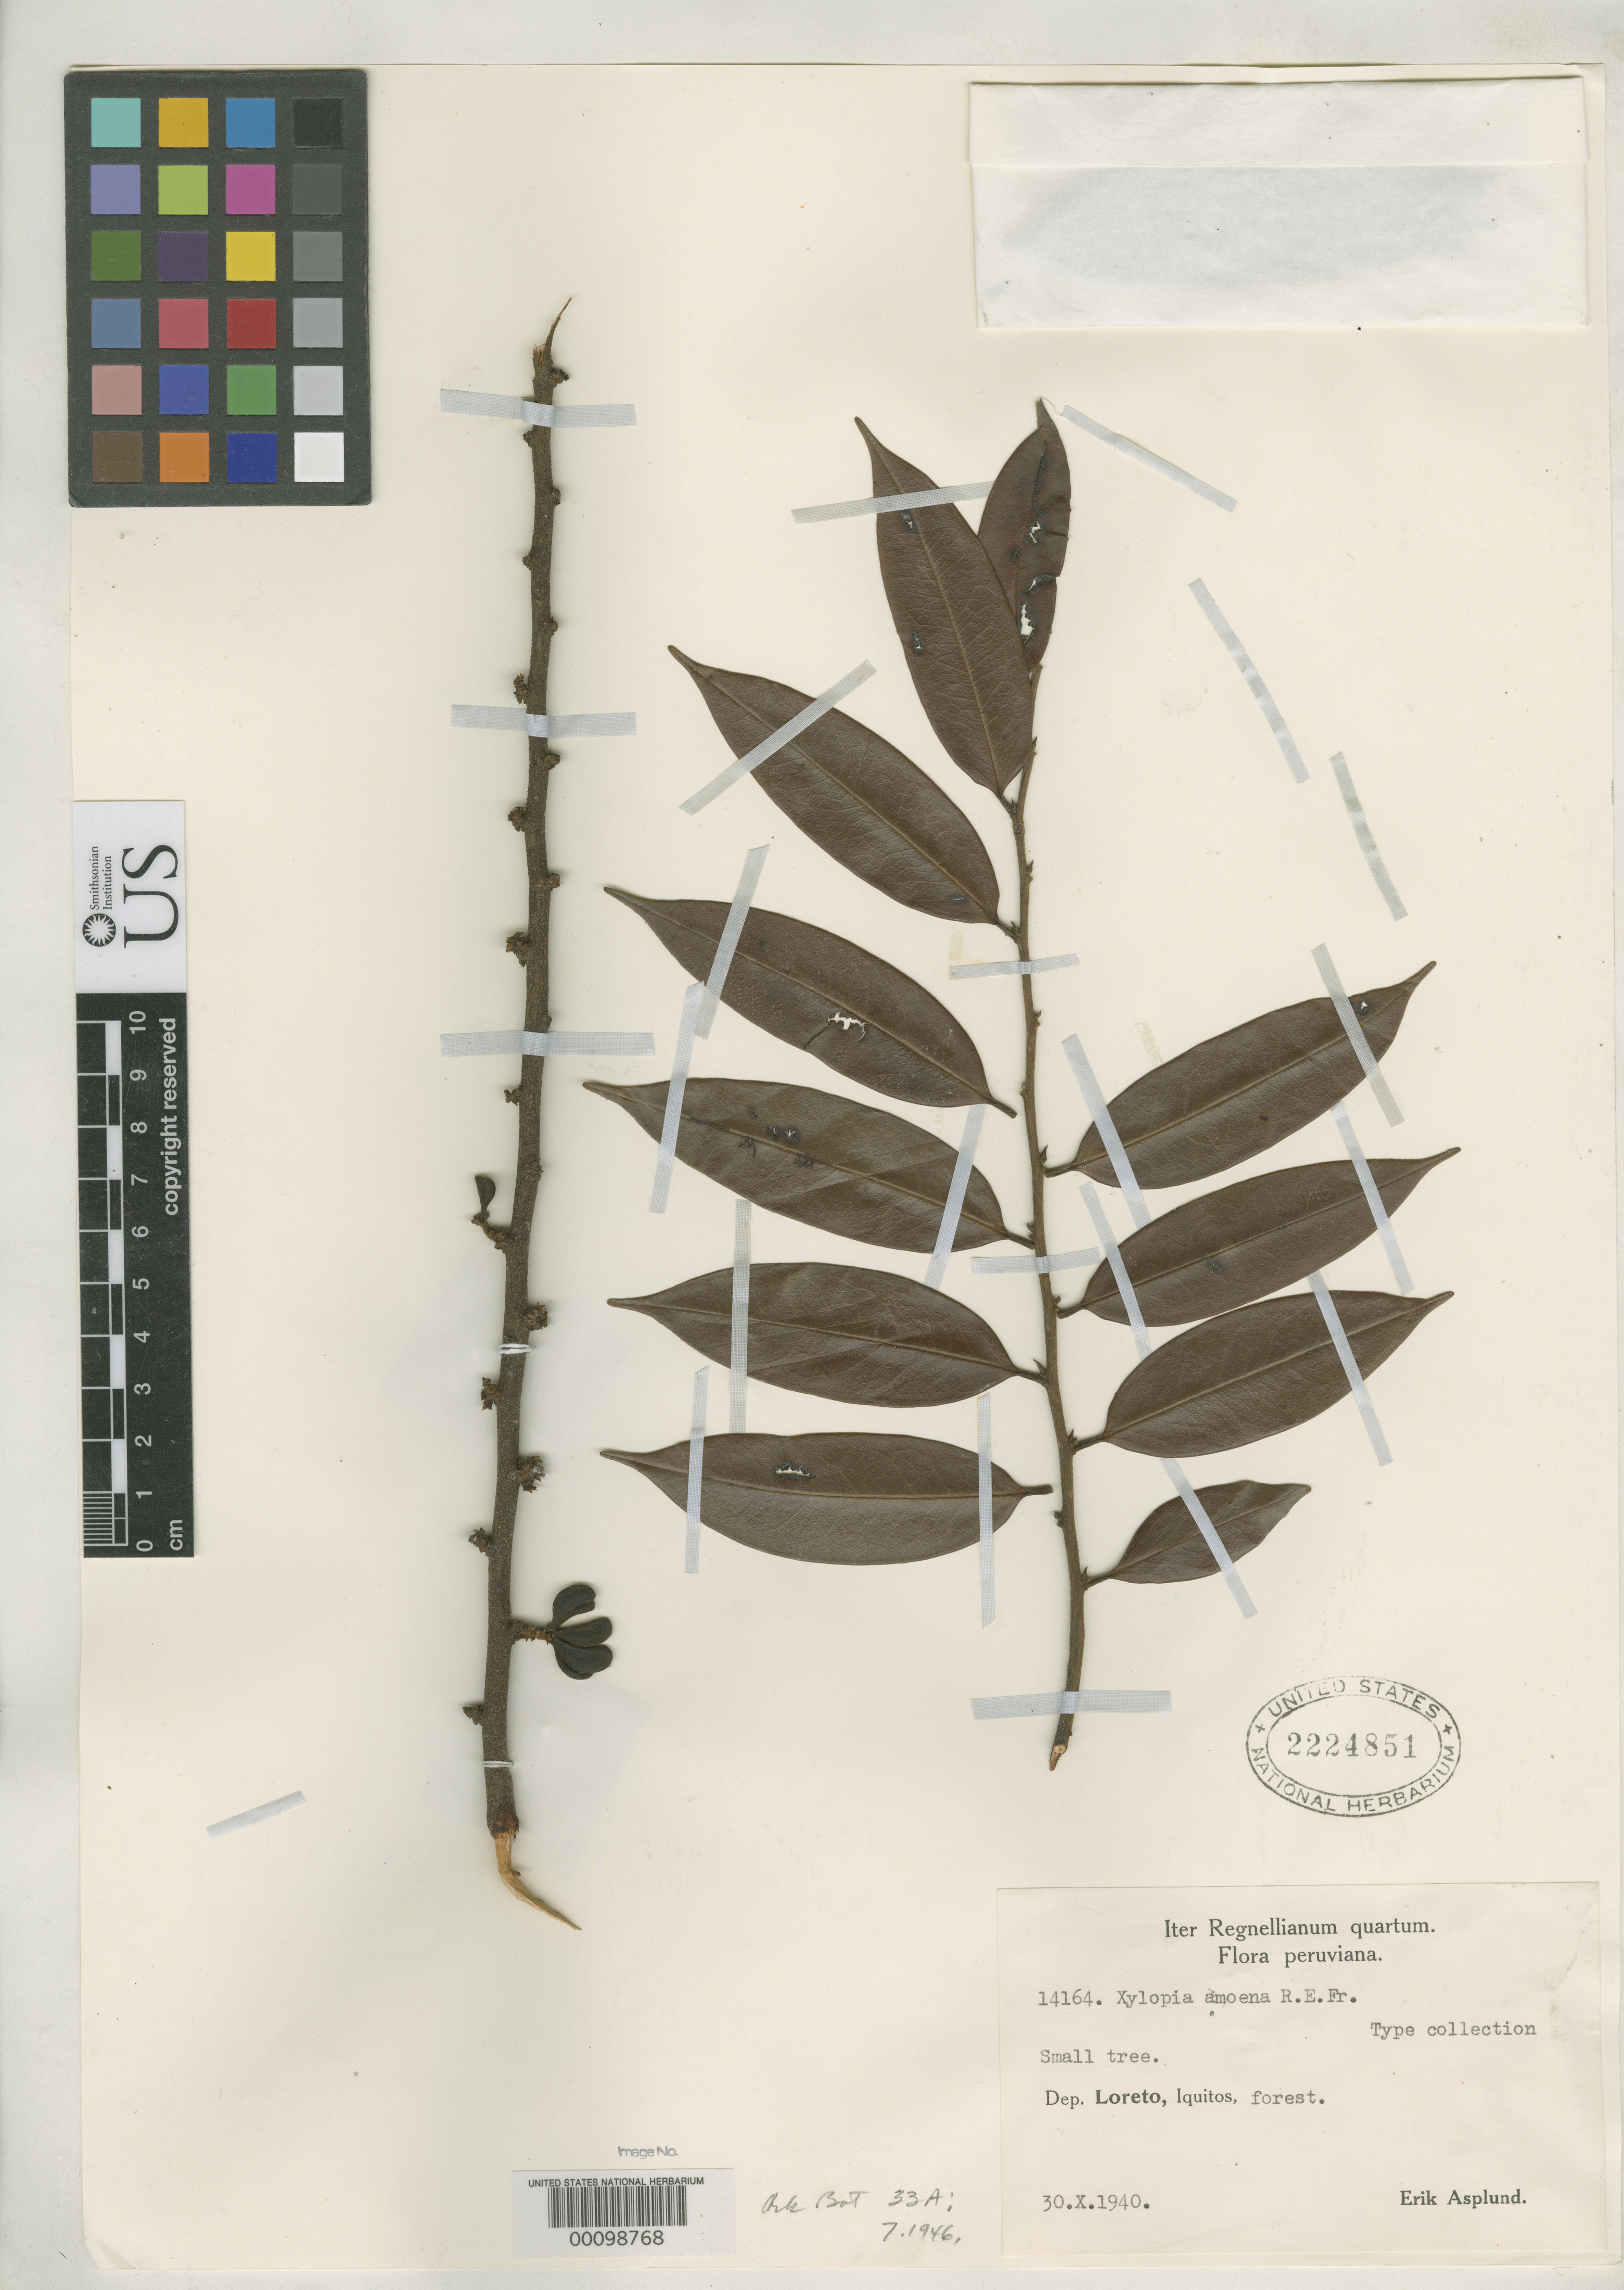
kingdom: Plantae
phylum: Tracheophyta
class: Magnoliopsida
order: Magnoliales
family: Annonaceae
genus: Xylopia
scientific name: Xylopia amoena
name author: R.E. Fr.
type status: Isotype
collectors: E. Asplund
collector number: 14164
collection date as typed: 30 Oct 1940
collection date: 1940-10-30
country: Peru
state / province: Loreto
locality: Iquitos.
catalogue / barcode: US 2224851